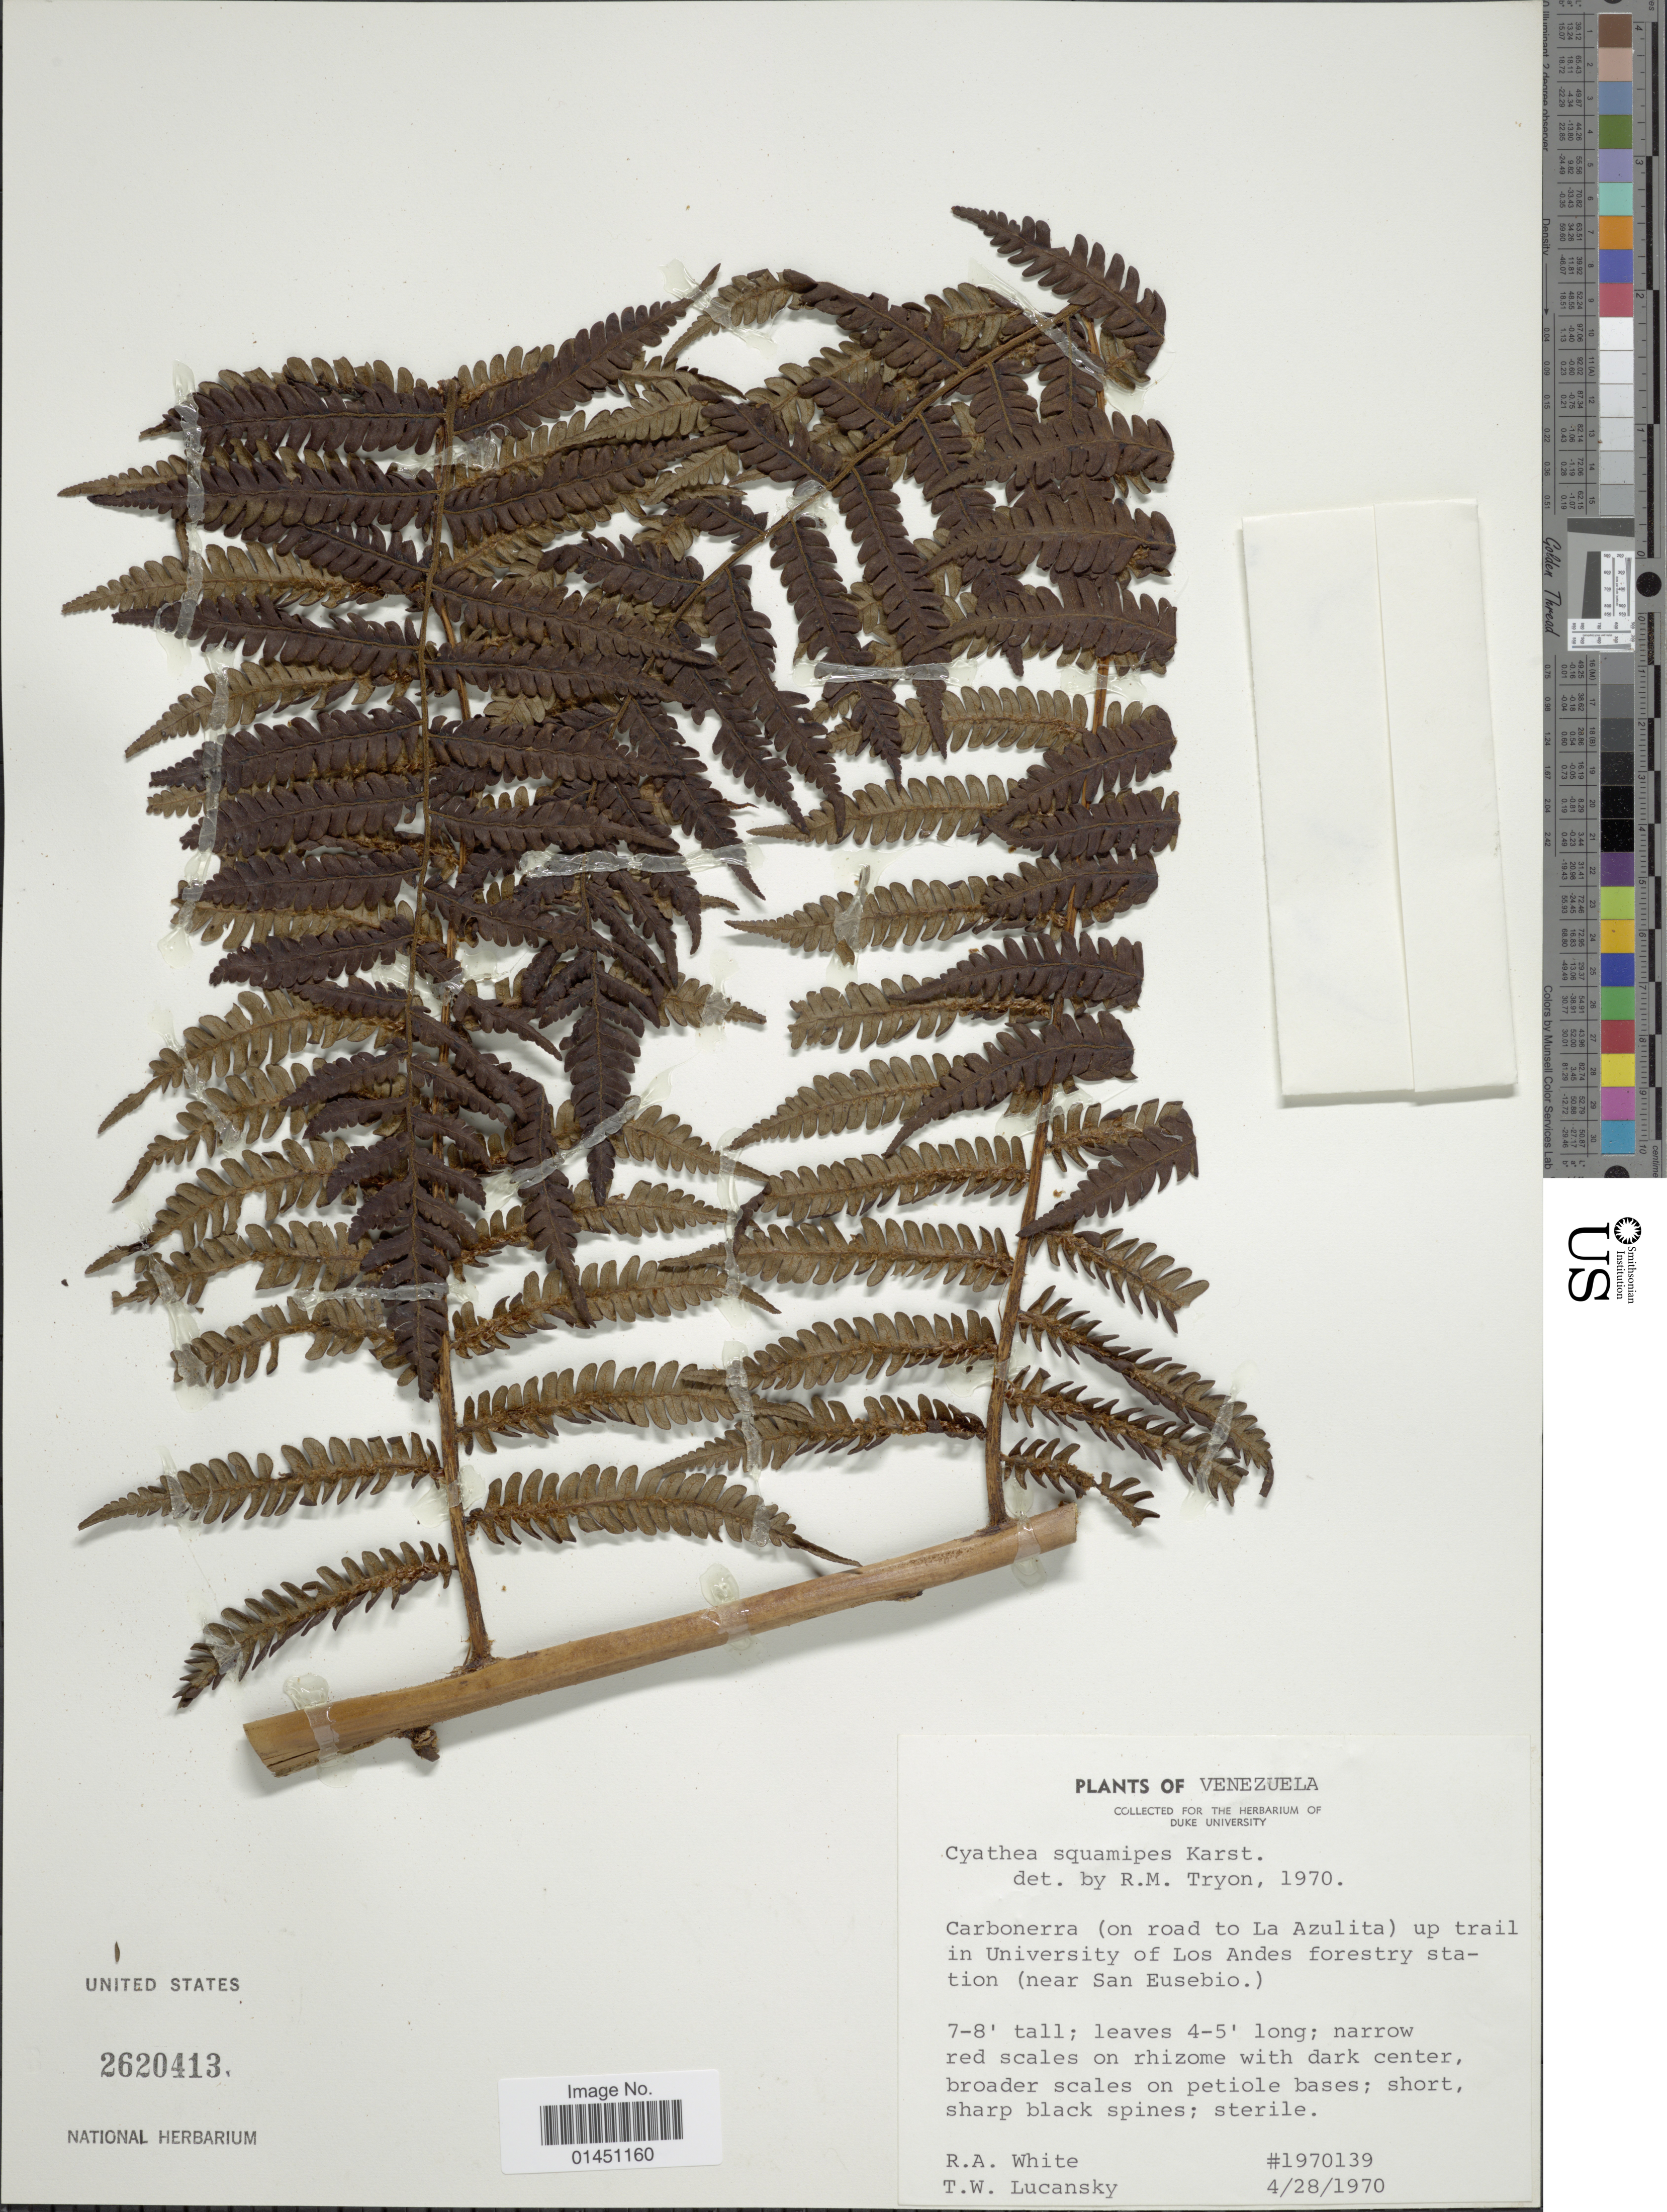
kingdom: Plantae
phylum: Tracheophyta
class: Polypodiopsida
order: Cyatheales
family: Cyatheaceae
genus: Cyathea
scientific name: Cyathea caracasana var. caracasana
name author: (Klotzsch) Domin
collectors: R. A. White & T. Lucansky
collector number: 1970139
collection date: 1970-04-28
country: Venezuela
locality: Carbonerra (on rod to La Azulita) up trail in University of Las Andes forestry station (near San Eusebio)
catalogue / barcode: US 2620413